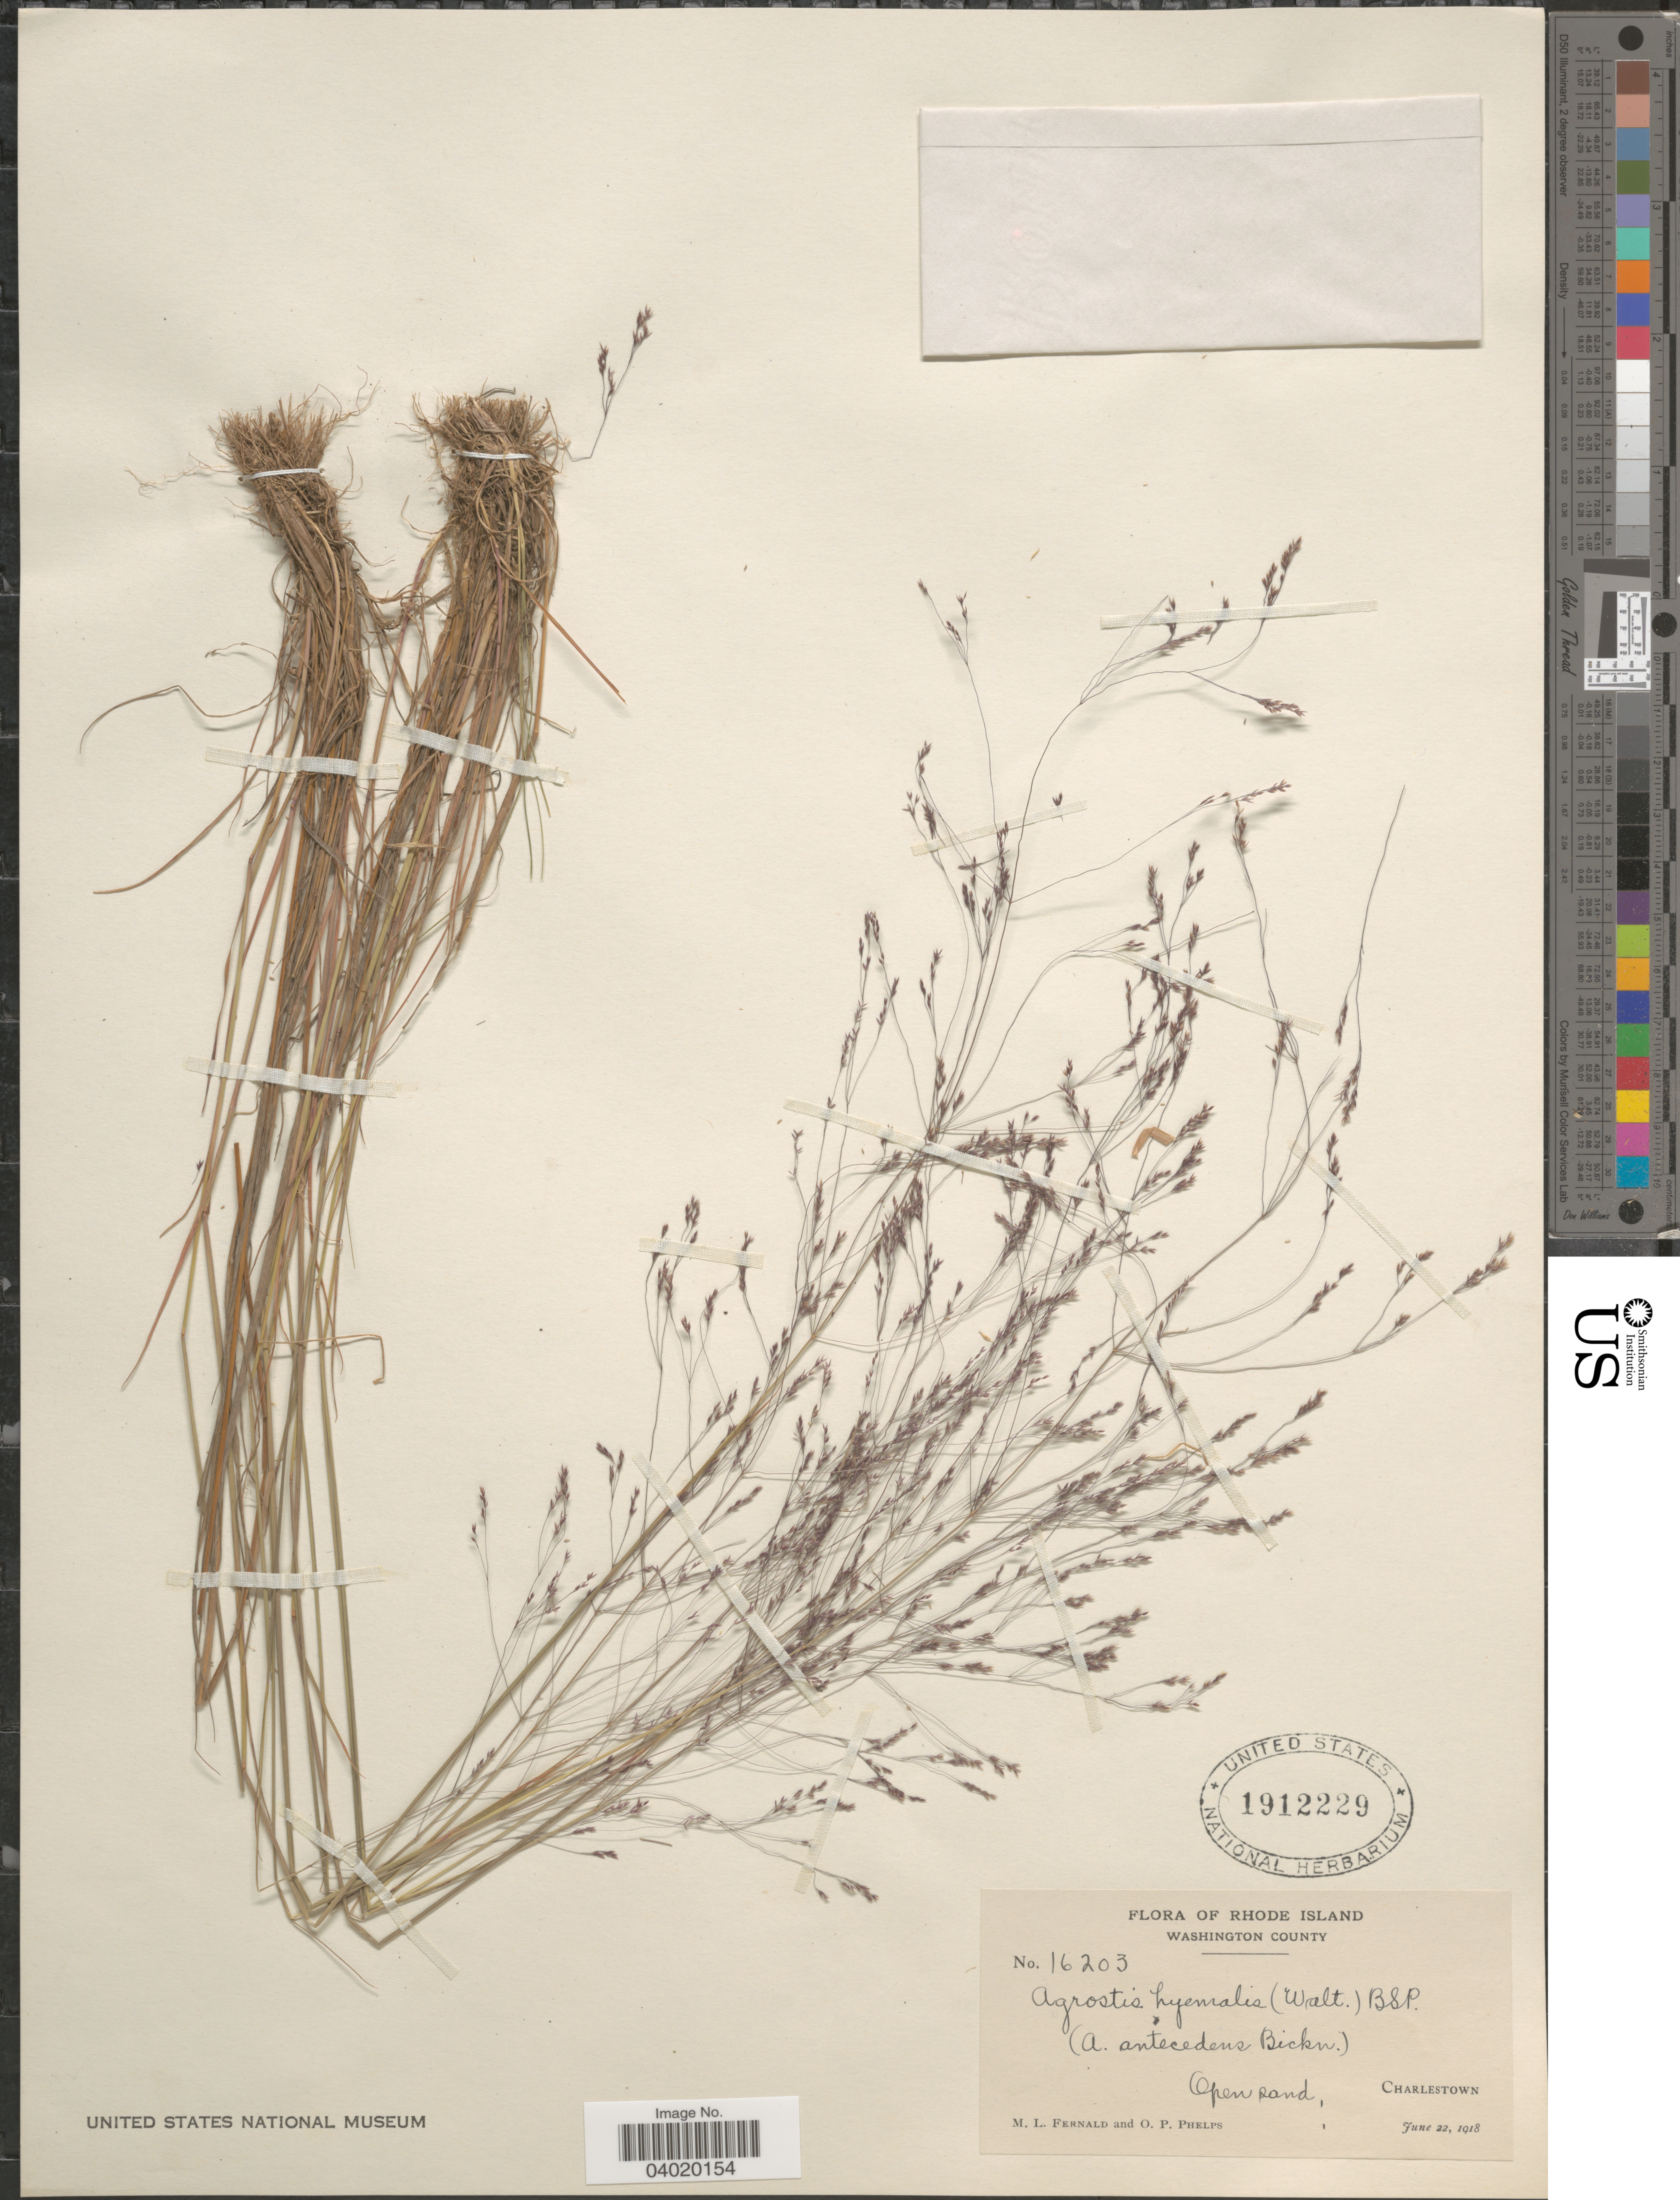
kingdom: Plantae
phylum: Tracheophyta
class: Liliopsida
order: Poales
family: Poaceae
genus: Agrostis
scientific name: Agrostis hyemalis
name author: (Walter) Britton et al.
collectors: M. L. Fernald & O. P. Phelps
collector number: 16203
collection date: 1918-06-22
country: United States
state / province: Rhode Island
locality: Washington County. Open sand, Charlestown.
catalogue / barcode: US 1912229